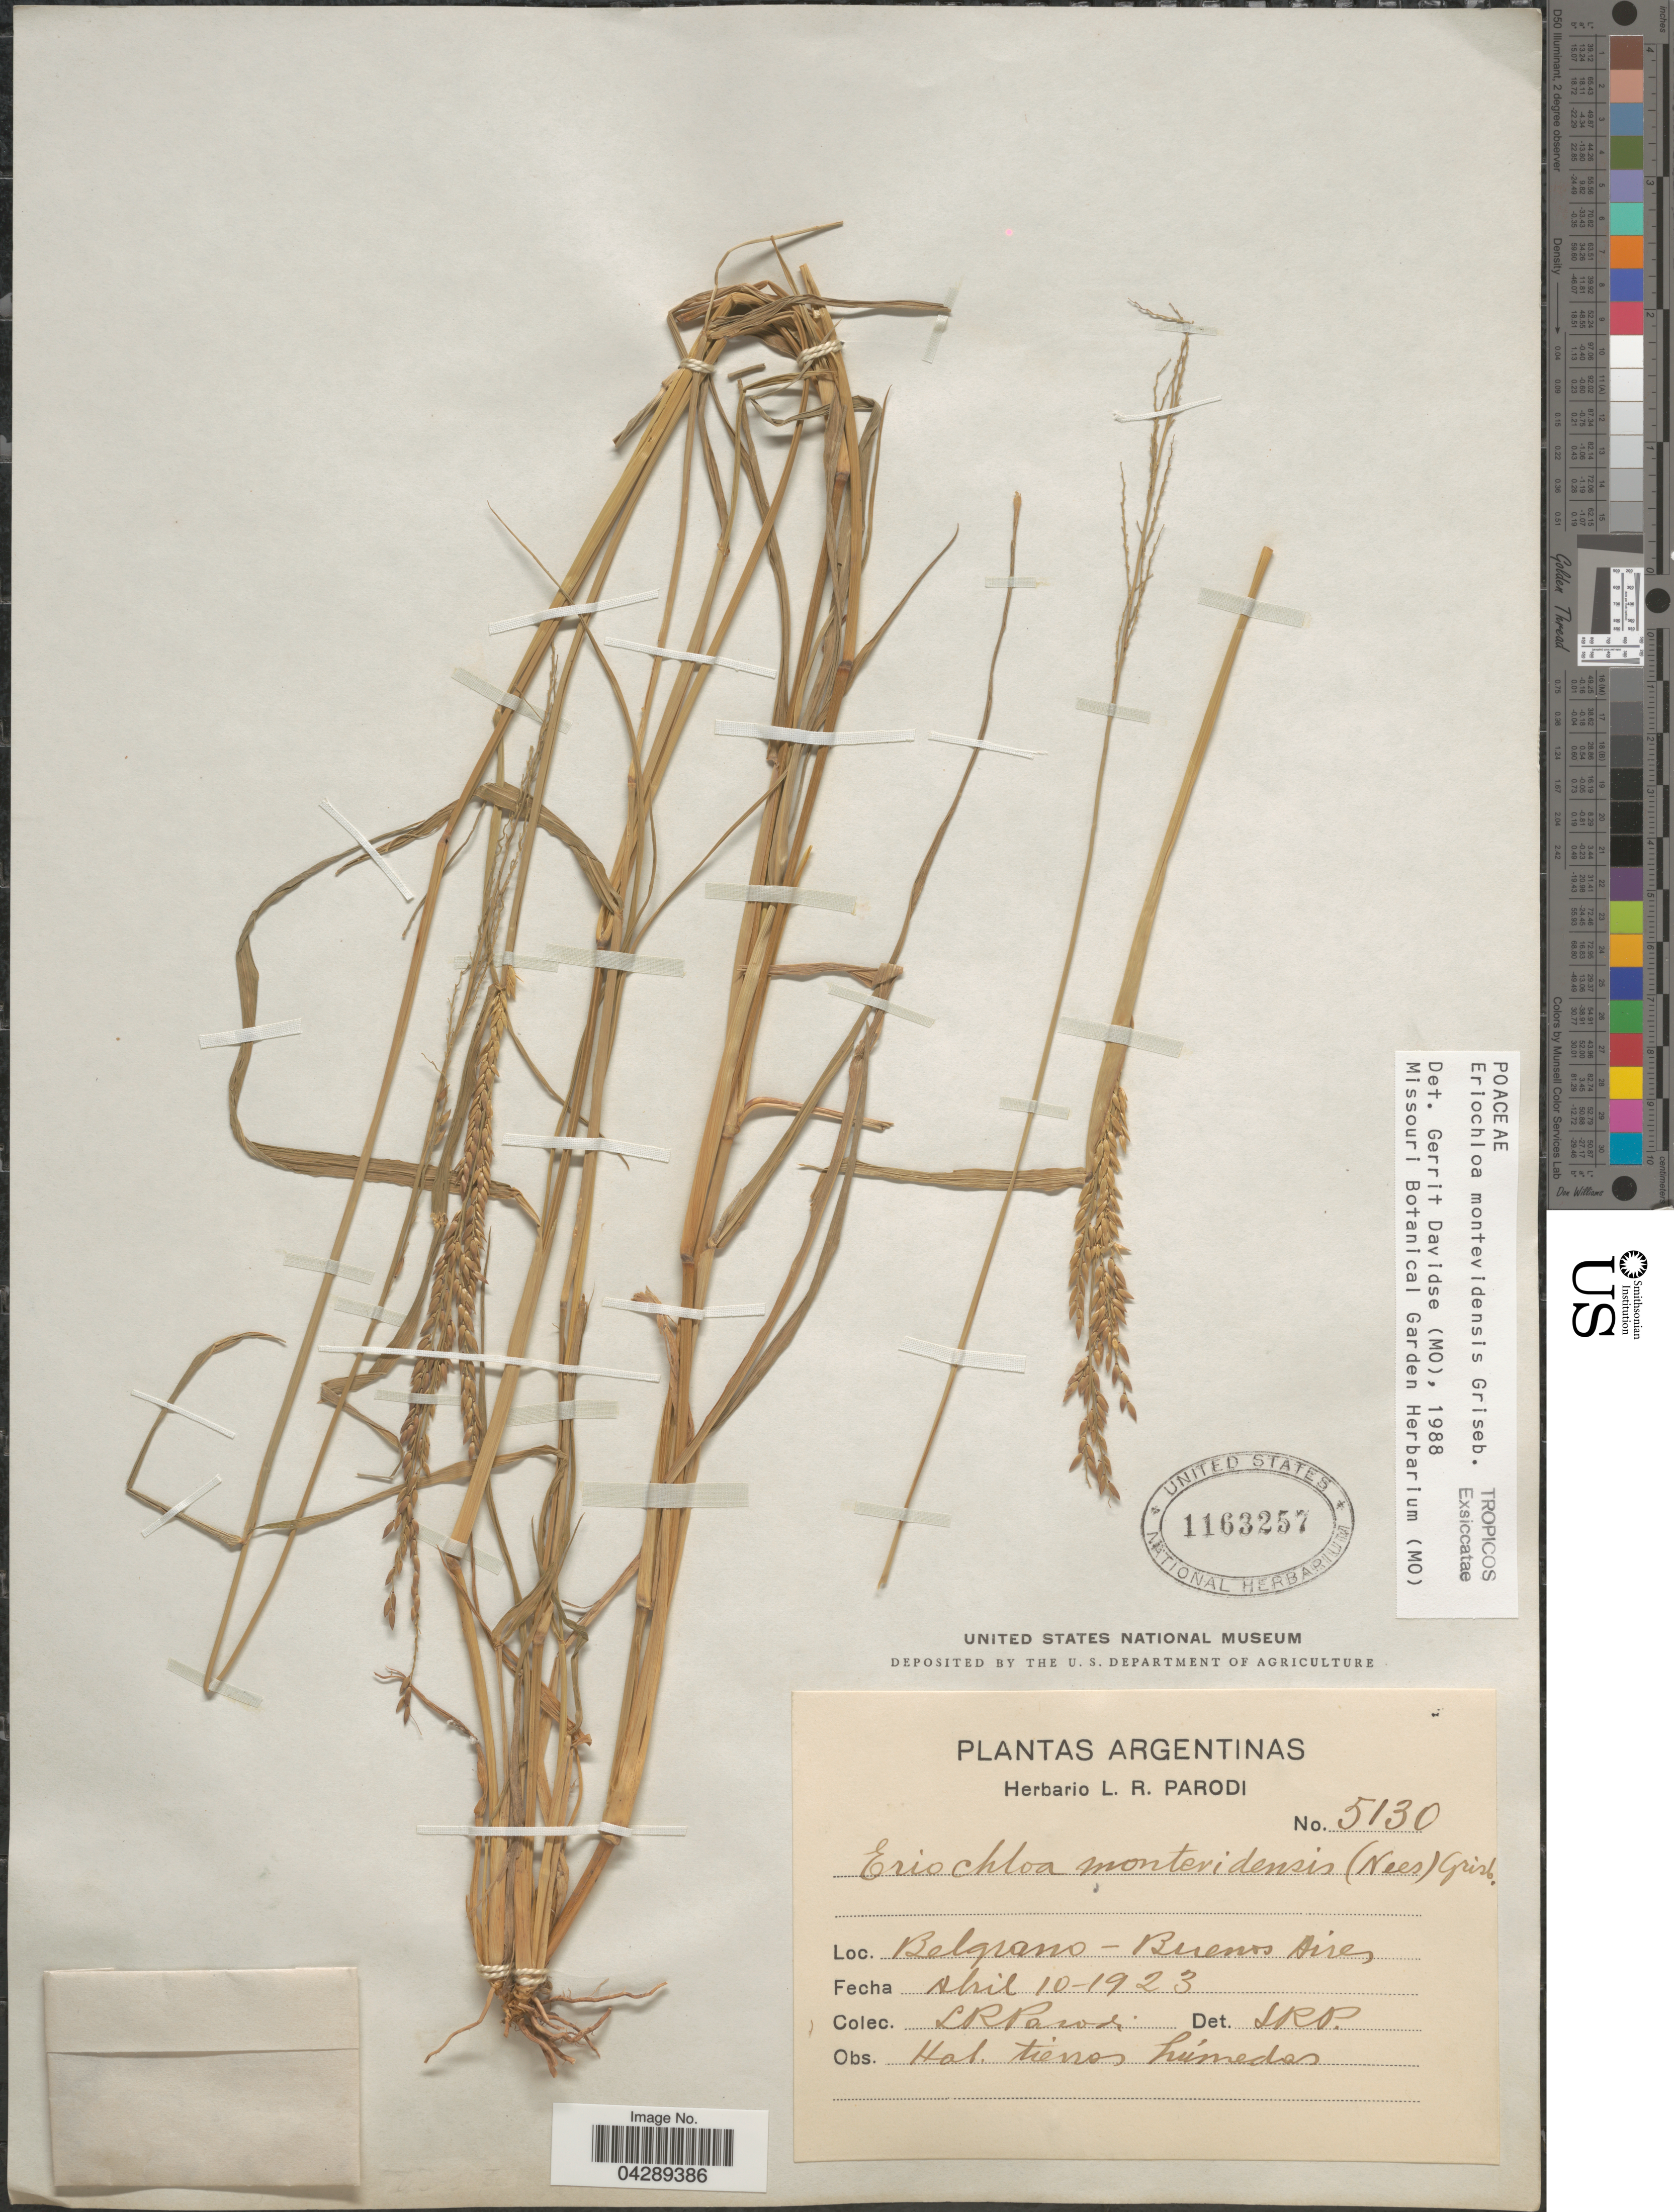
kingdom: Plantae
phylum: Tracheophyta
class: Liliopsida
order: Poales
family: Poaceae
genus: Eriochloa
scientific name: Eriochloa montevidensis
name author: Griseb.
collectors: L. R. Parodi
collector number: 5130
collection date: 1923-04-10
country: Argentina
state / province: Buenos Aires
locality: Belgrano.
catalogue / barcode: US 1163257